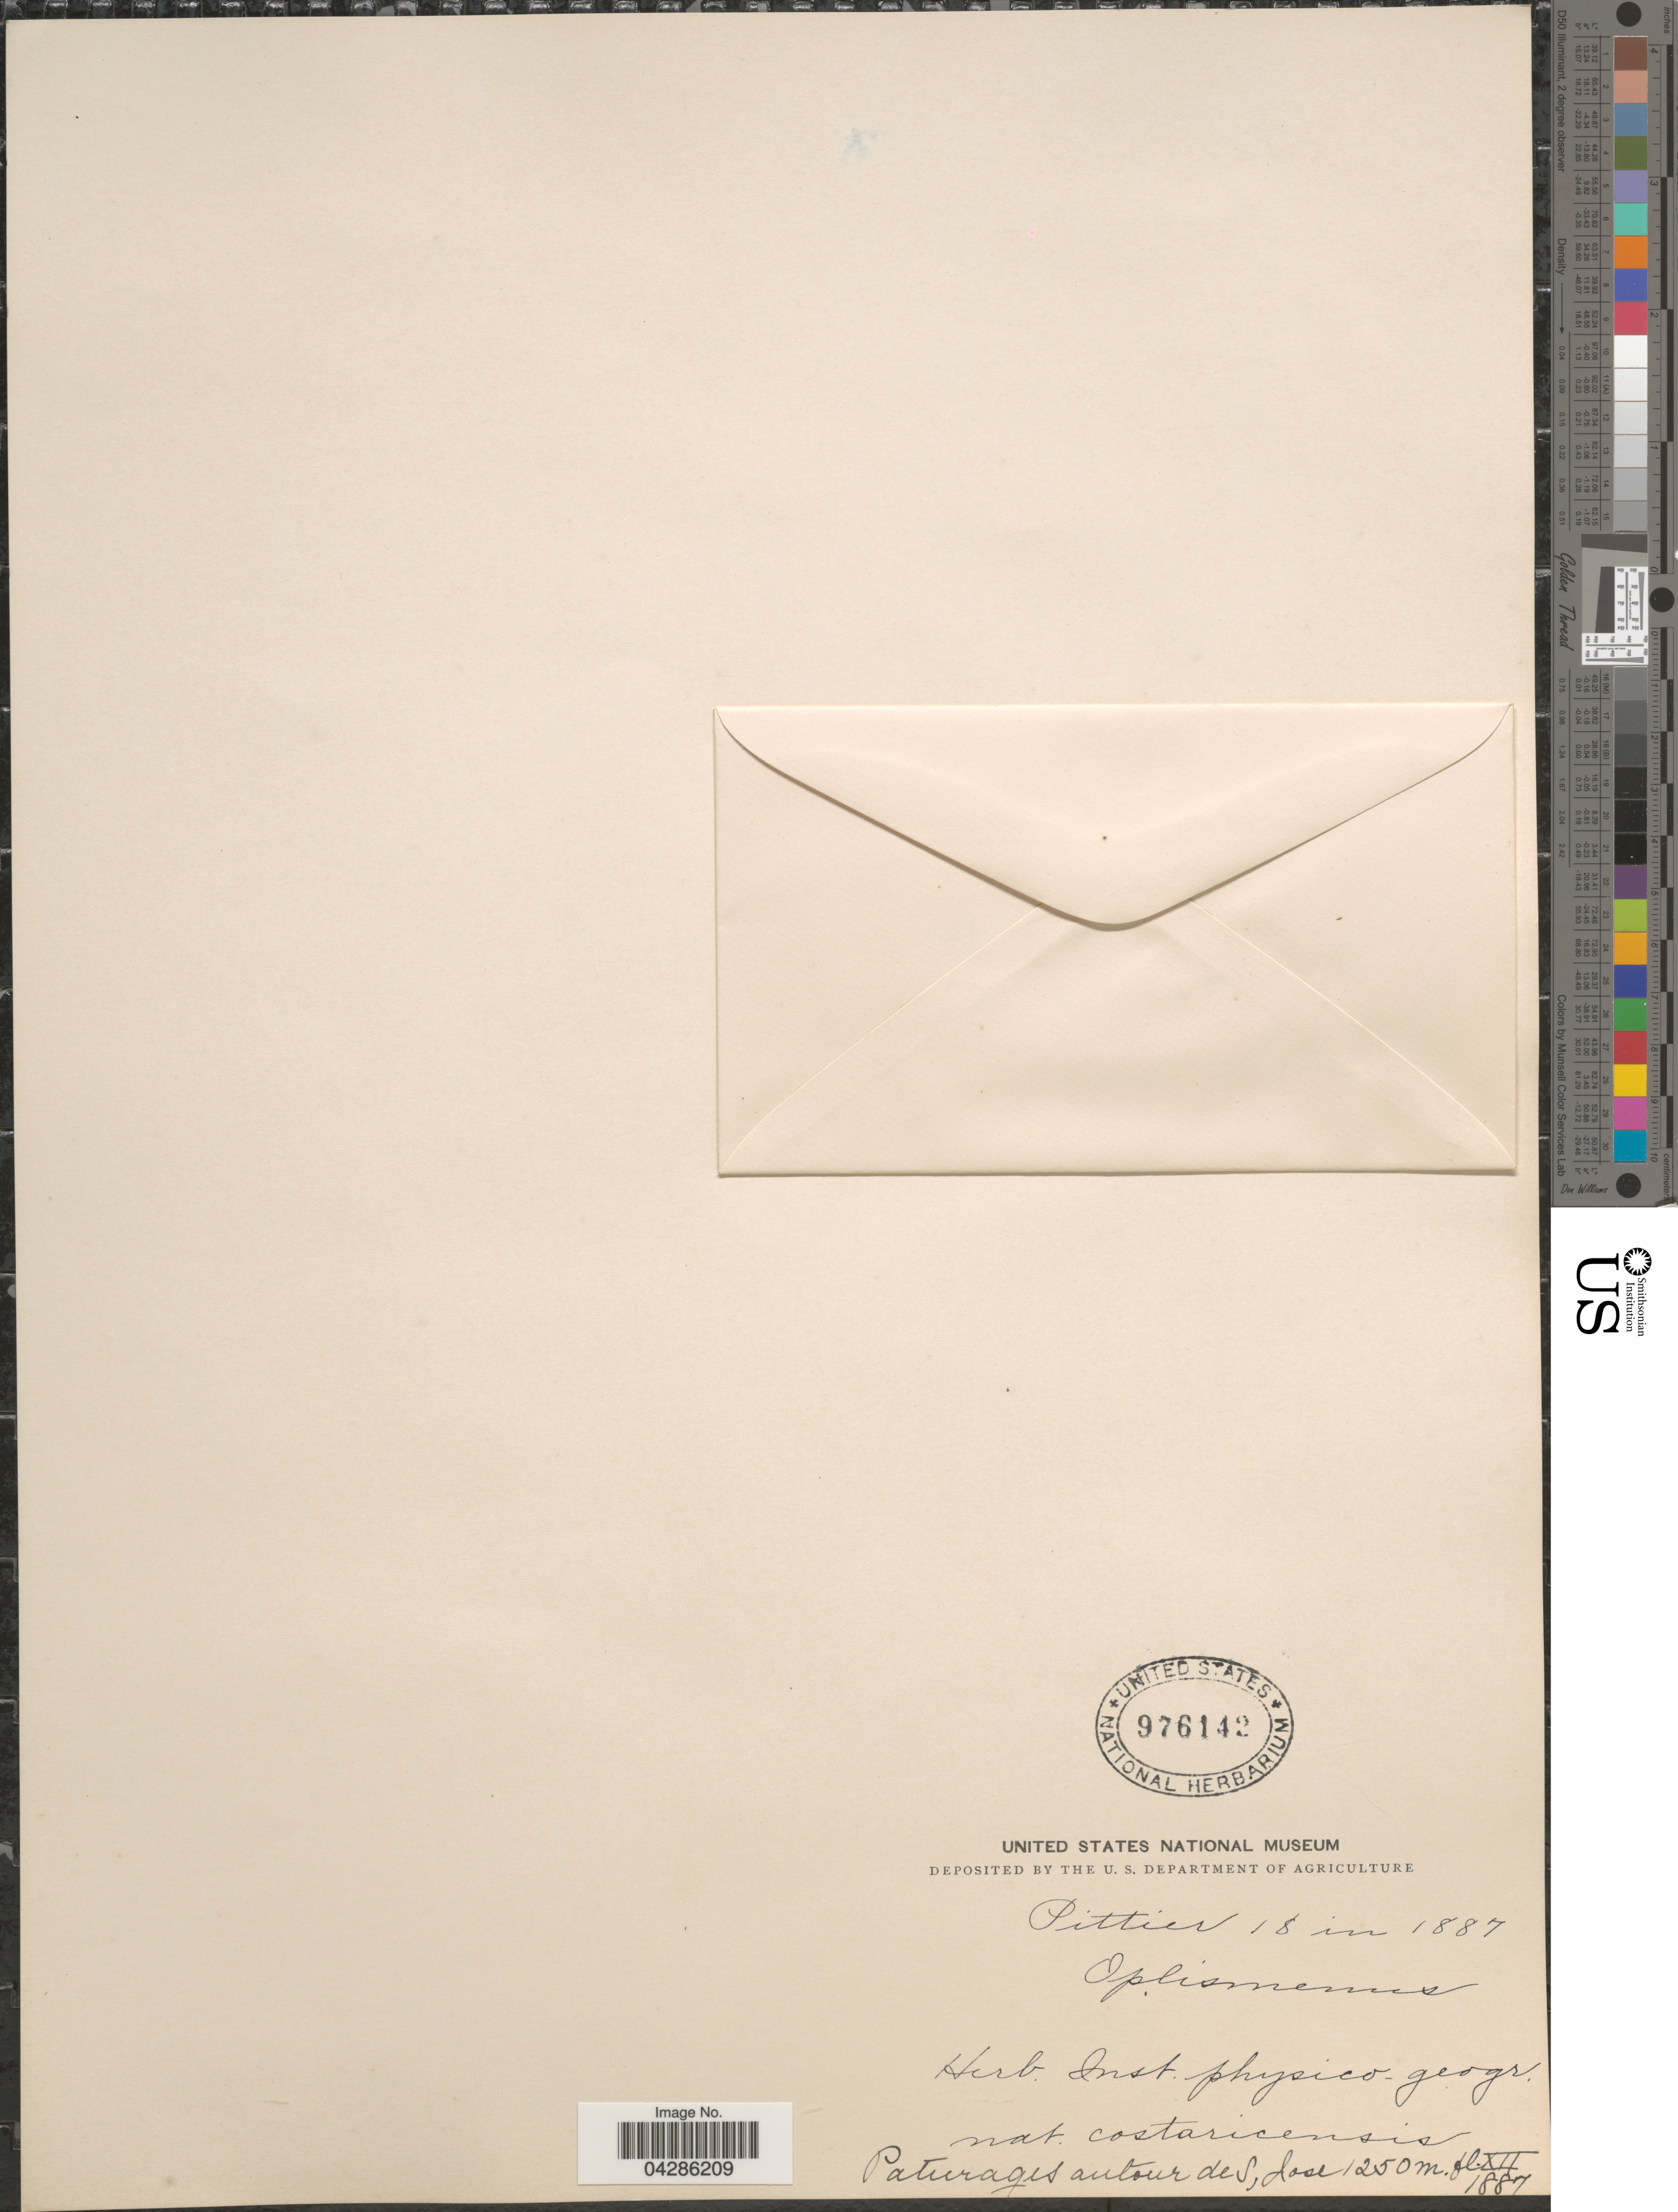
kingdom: Plantae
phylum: Tracheophyta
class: Liliopsida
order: Poales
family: Poaceae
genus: Oplismenus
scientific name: Oplismenus burmannii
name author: (Retz.) P. Beauv.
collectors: Pittier, --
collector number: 18 in 1887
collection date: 1887-12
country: Costa Rica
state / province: San José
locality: Paturages autour de S. Jose.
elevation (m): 1250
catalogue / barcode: US 976142